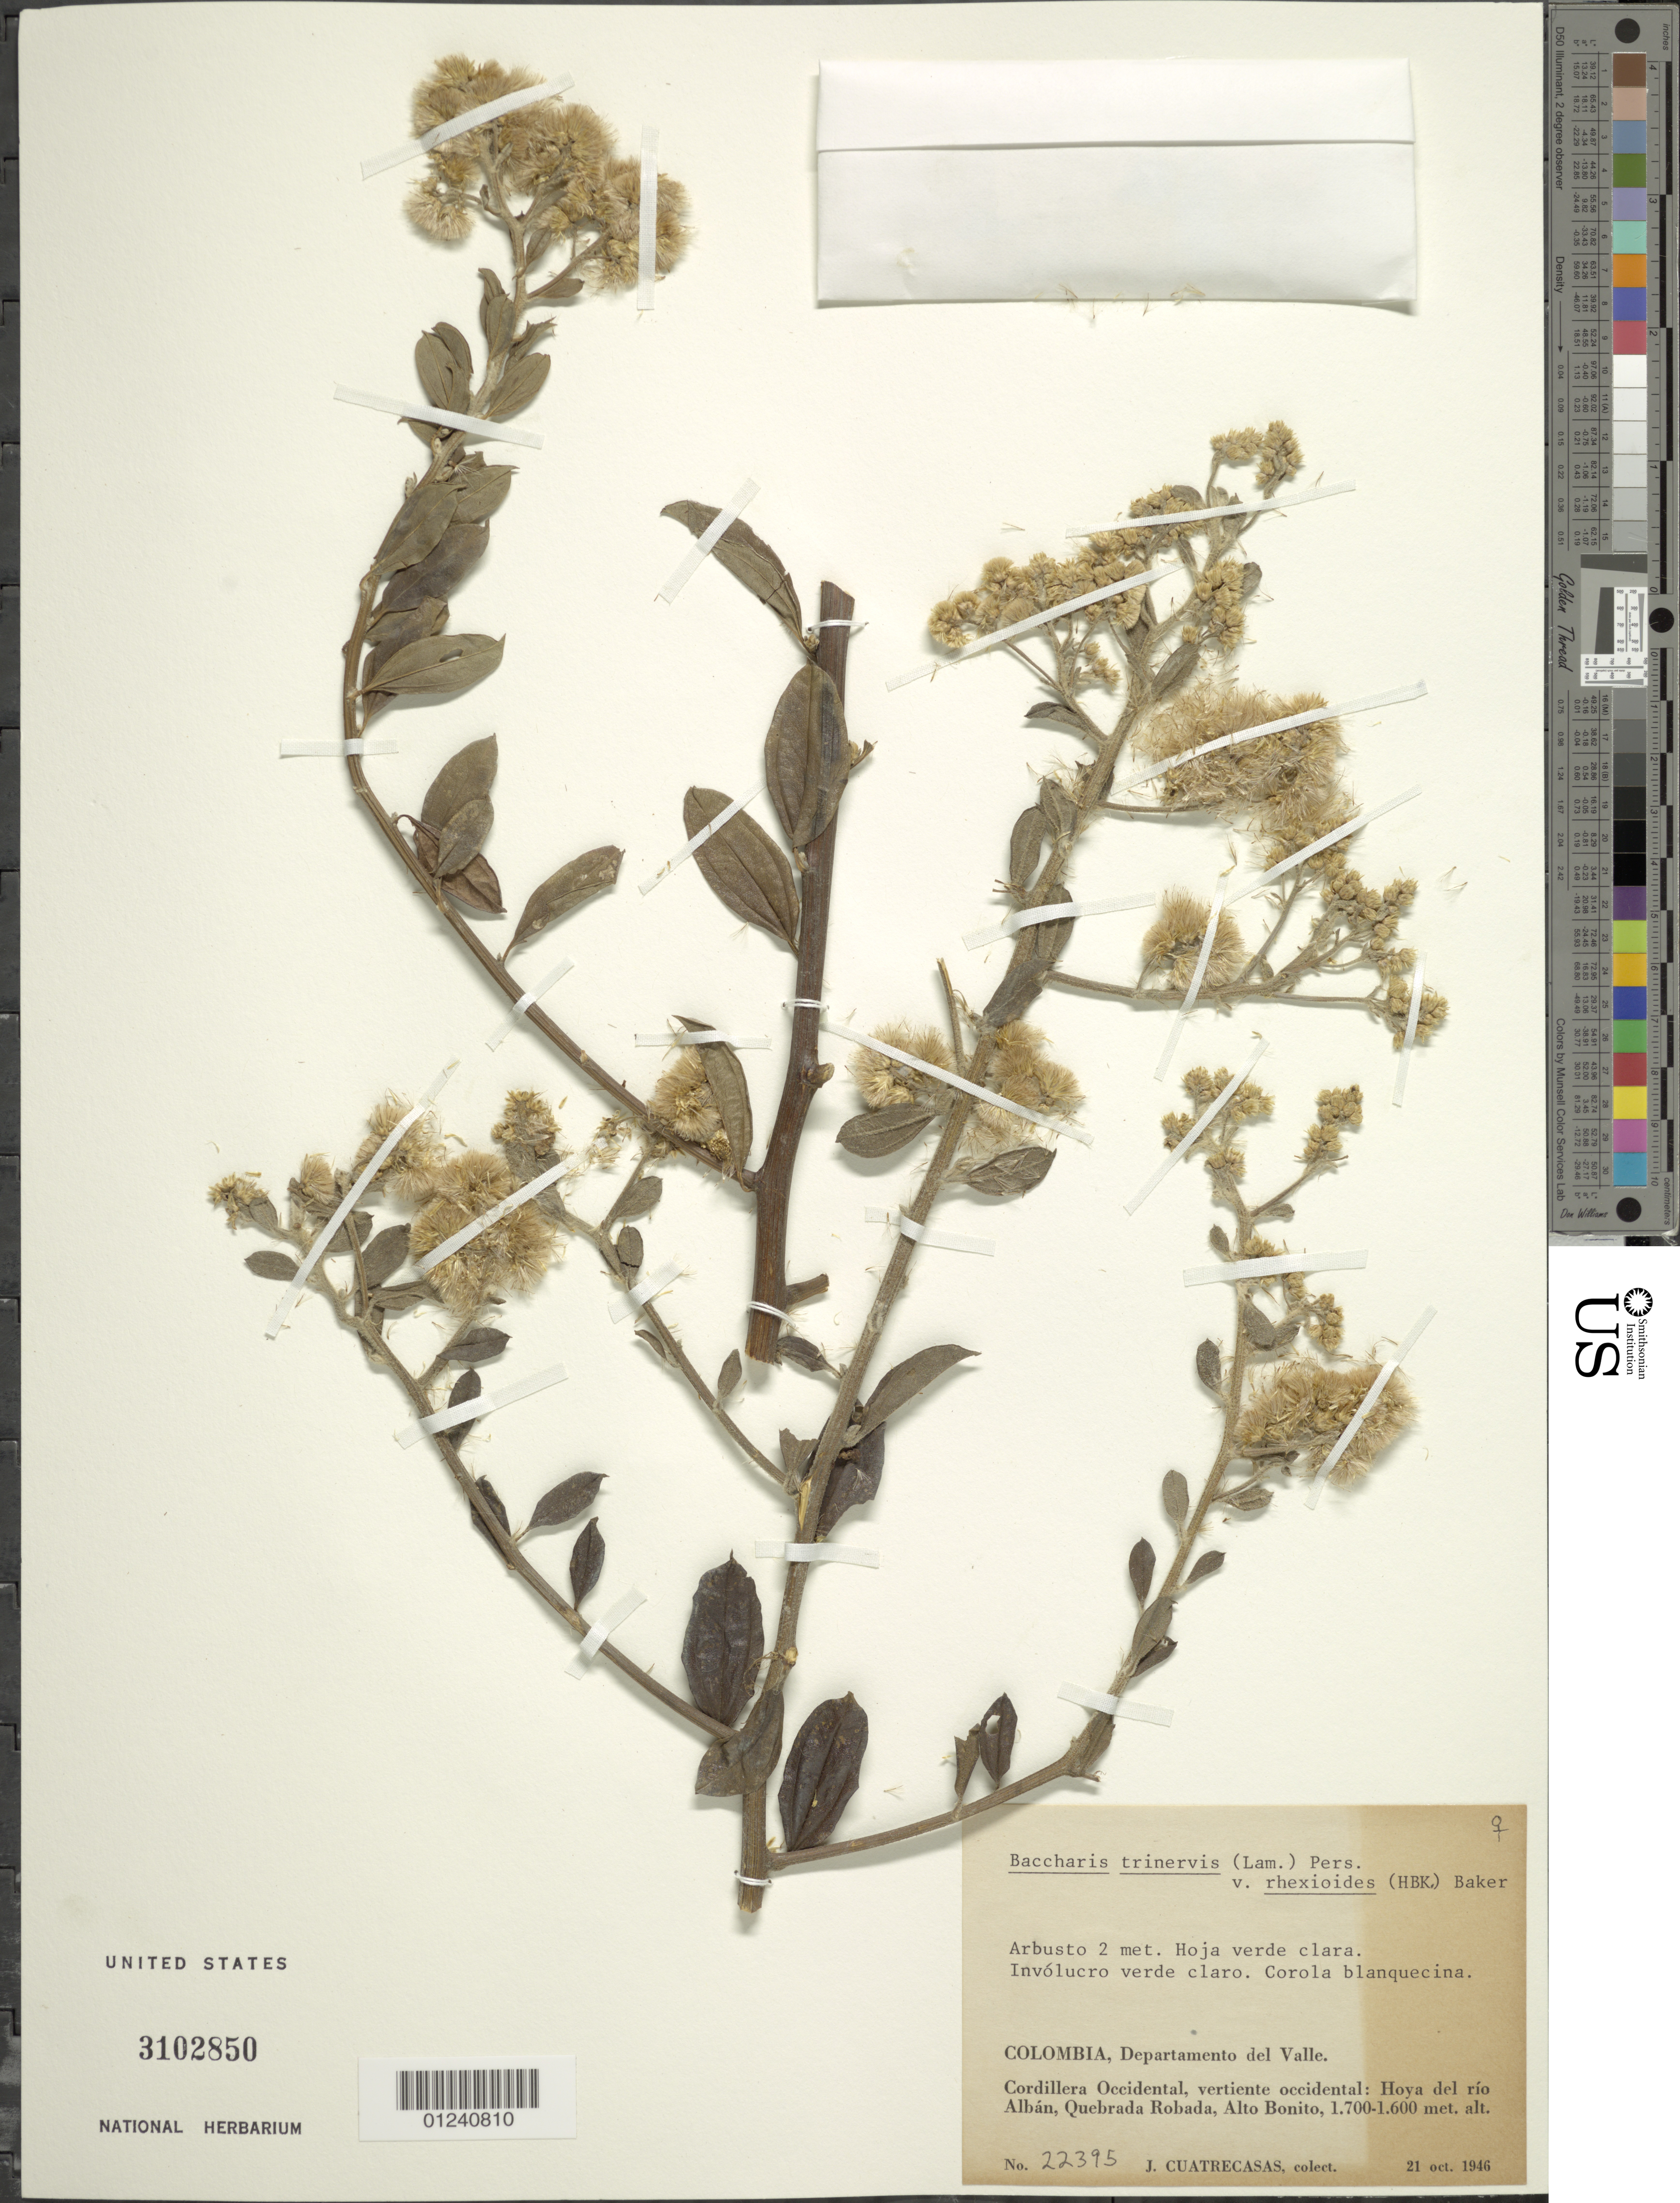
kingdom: Plantae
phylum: Tracheophyta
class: Magnoliopsida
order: Asterales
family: Asteraceae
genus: Baccharis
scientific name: Baccharis trinervis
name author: (Lam.) Pers.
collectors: J. Cuatrecasas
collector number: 22395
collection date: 1946-10-21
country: Colombia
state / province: Valle del Cauca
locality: Cordillera Occidental, vertiente occidental: Hoya del rio Alban, Quebrada Robada, Alto Bonito.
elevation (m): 1600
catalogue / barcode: US 3102850